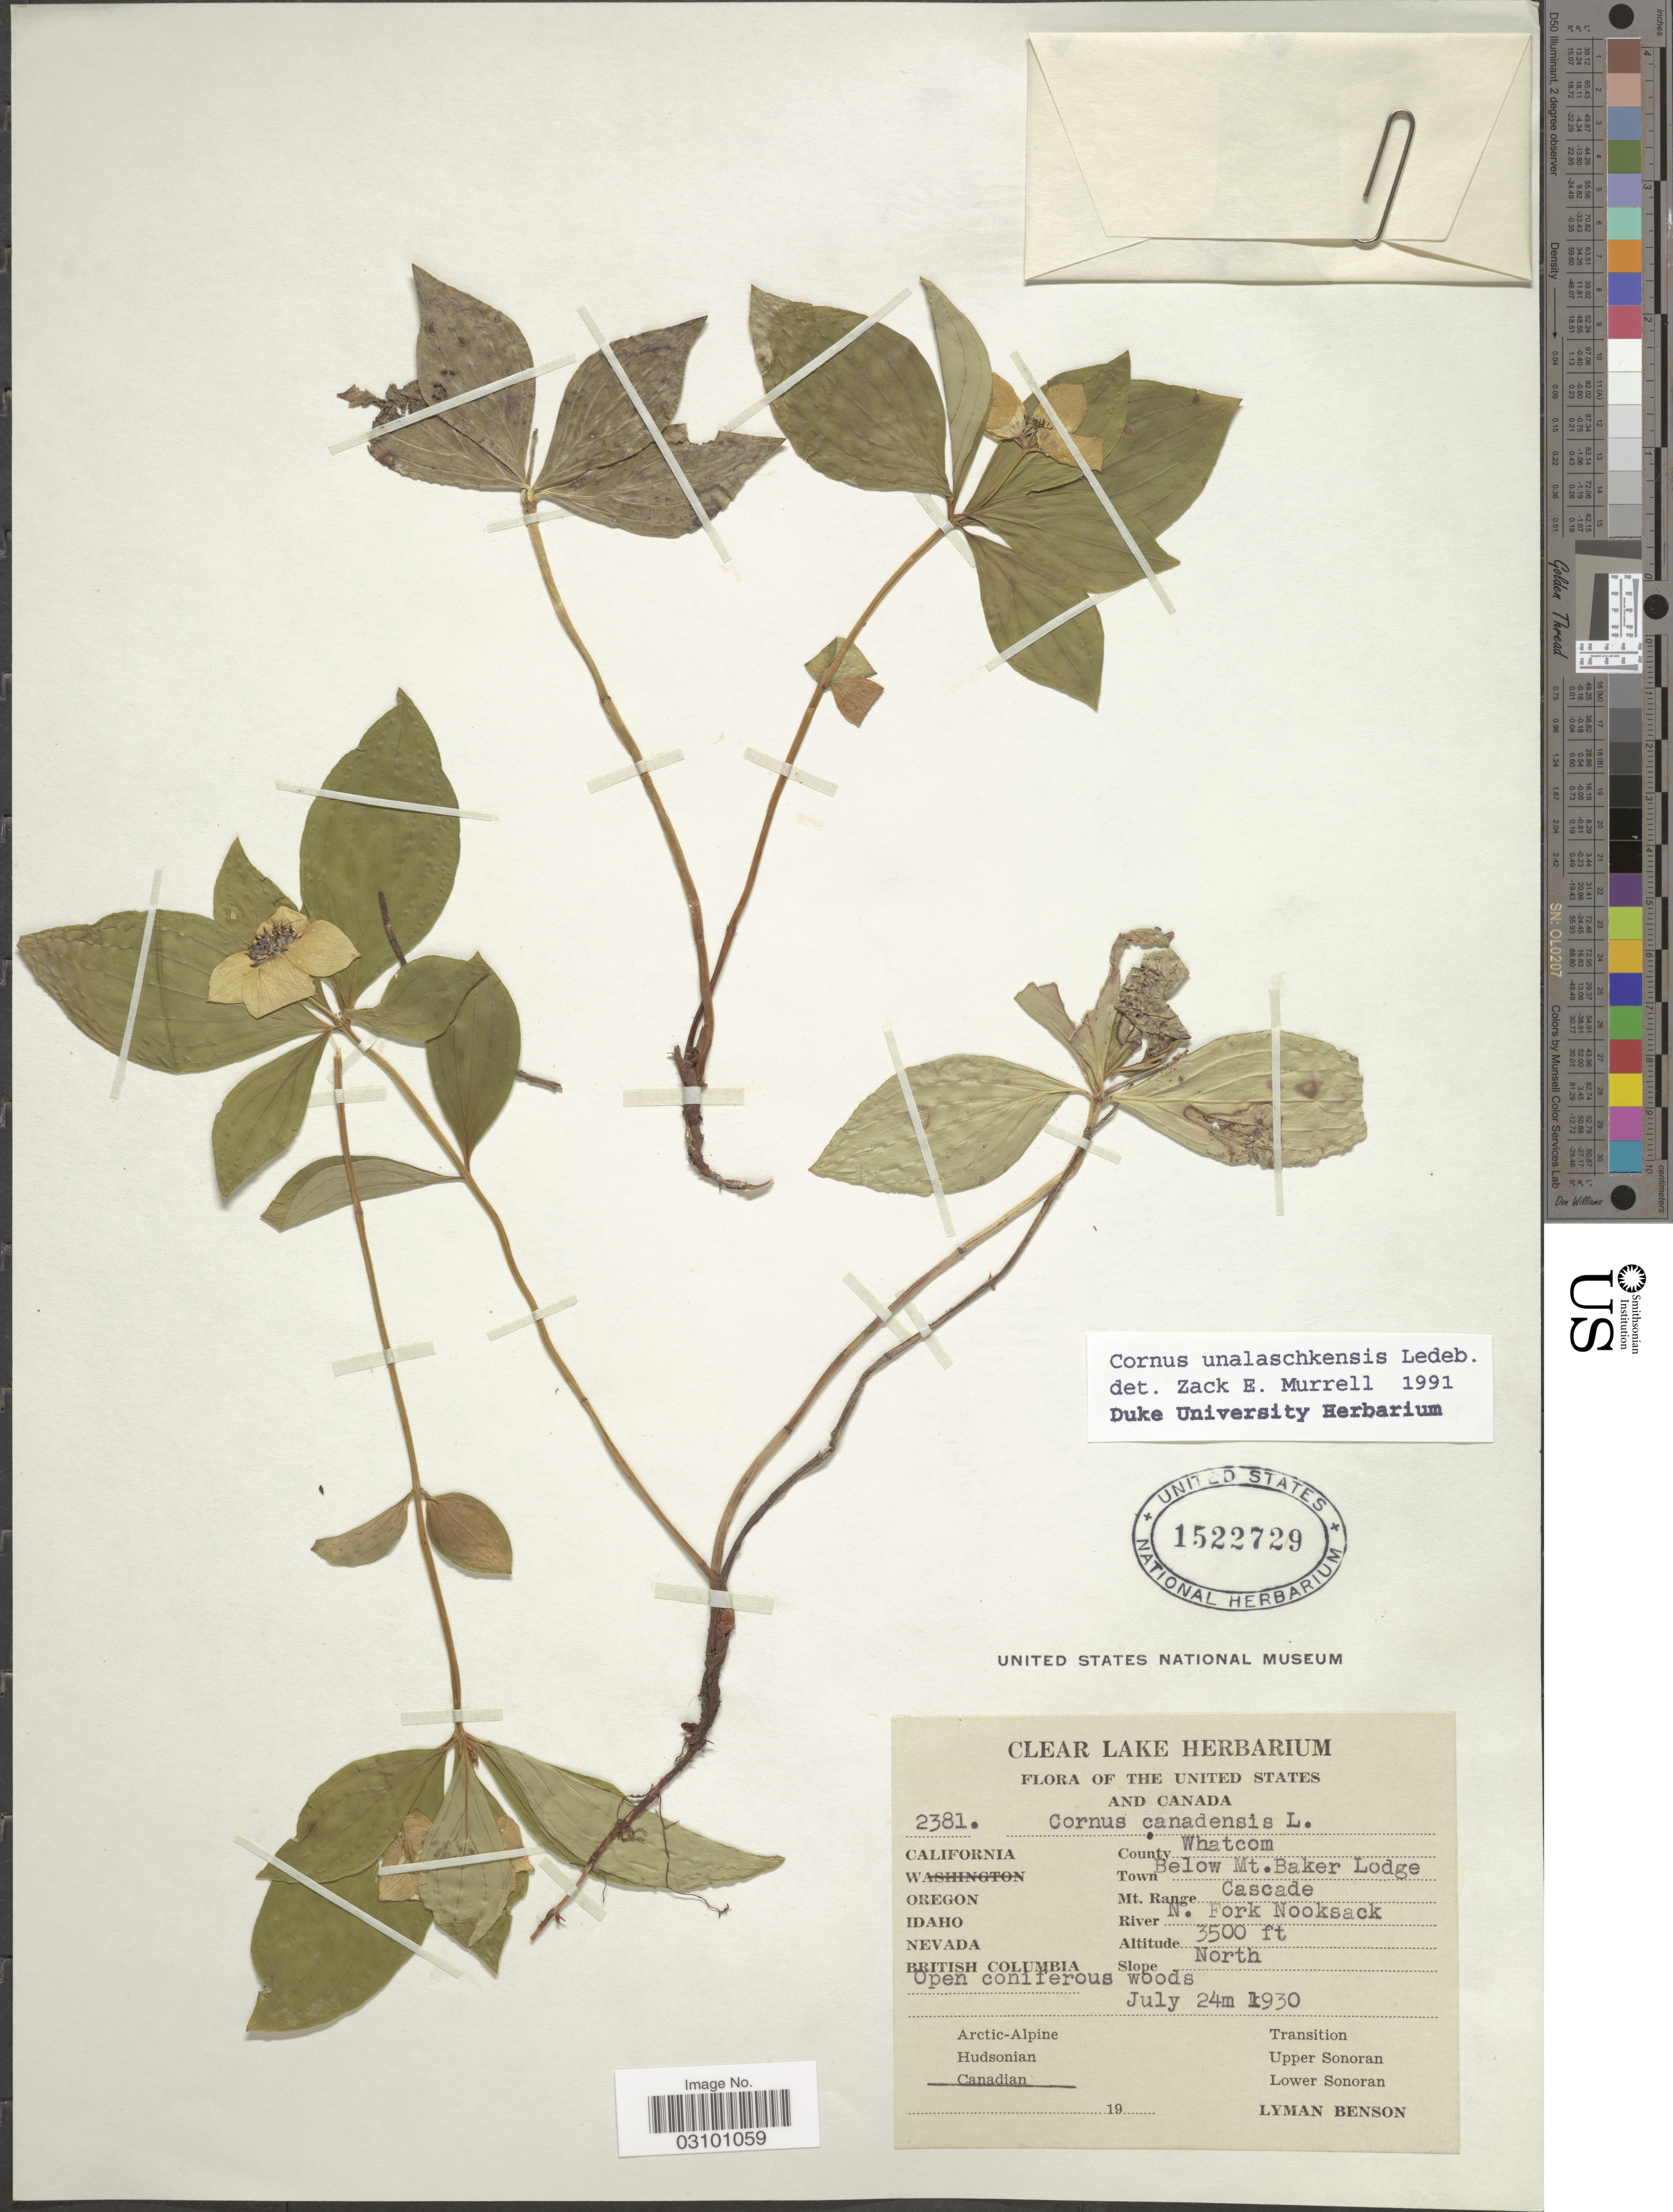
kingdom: Plantae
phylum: Tracheophyta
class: Magnoliopsida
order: Cornales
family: Cornaceae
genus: Cornus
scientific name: Cornus unalaschkensis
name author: Ledeb.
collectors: L. D. Benson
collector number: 2381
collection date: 1930-07-24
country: United States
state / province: Washington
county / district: Whatcom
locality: County Whatcom. Town below Mt. Baker Lodge. Mt. Range Cascade. River N. Fork Nooksack. Slope North.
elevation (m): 1067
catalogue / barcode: US 1522729